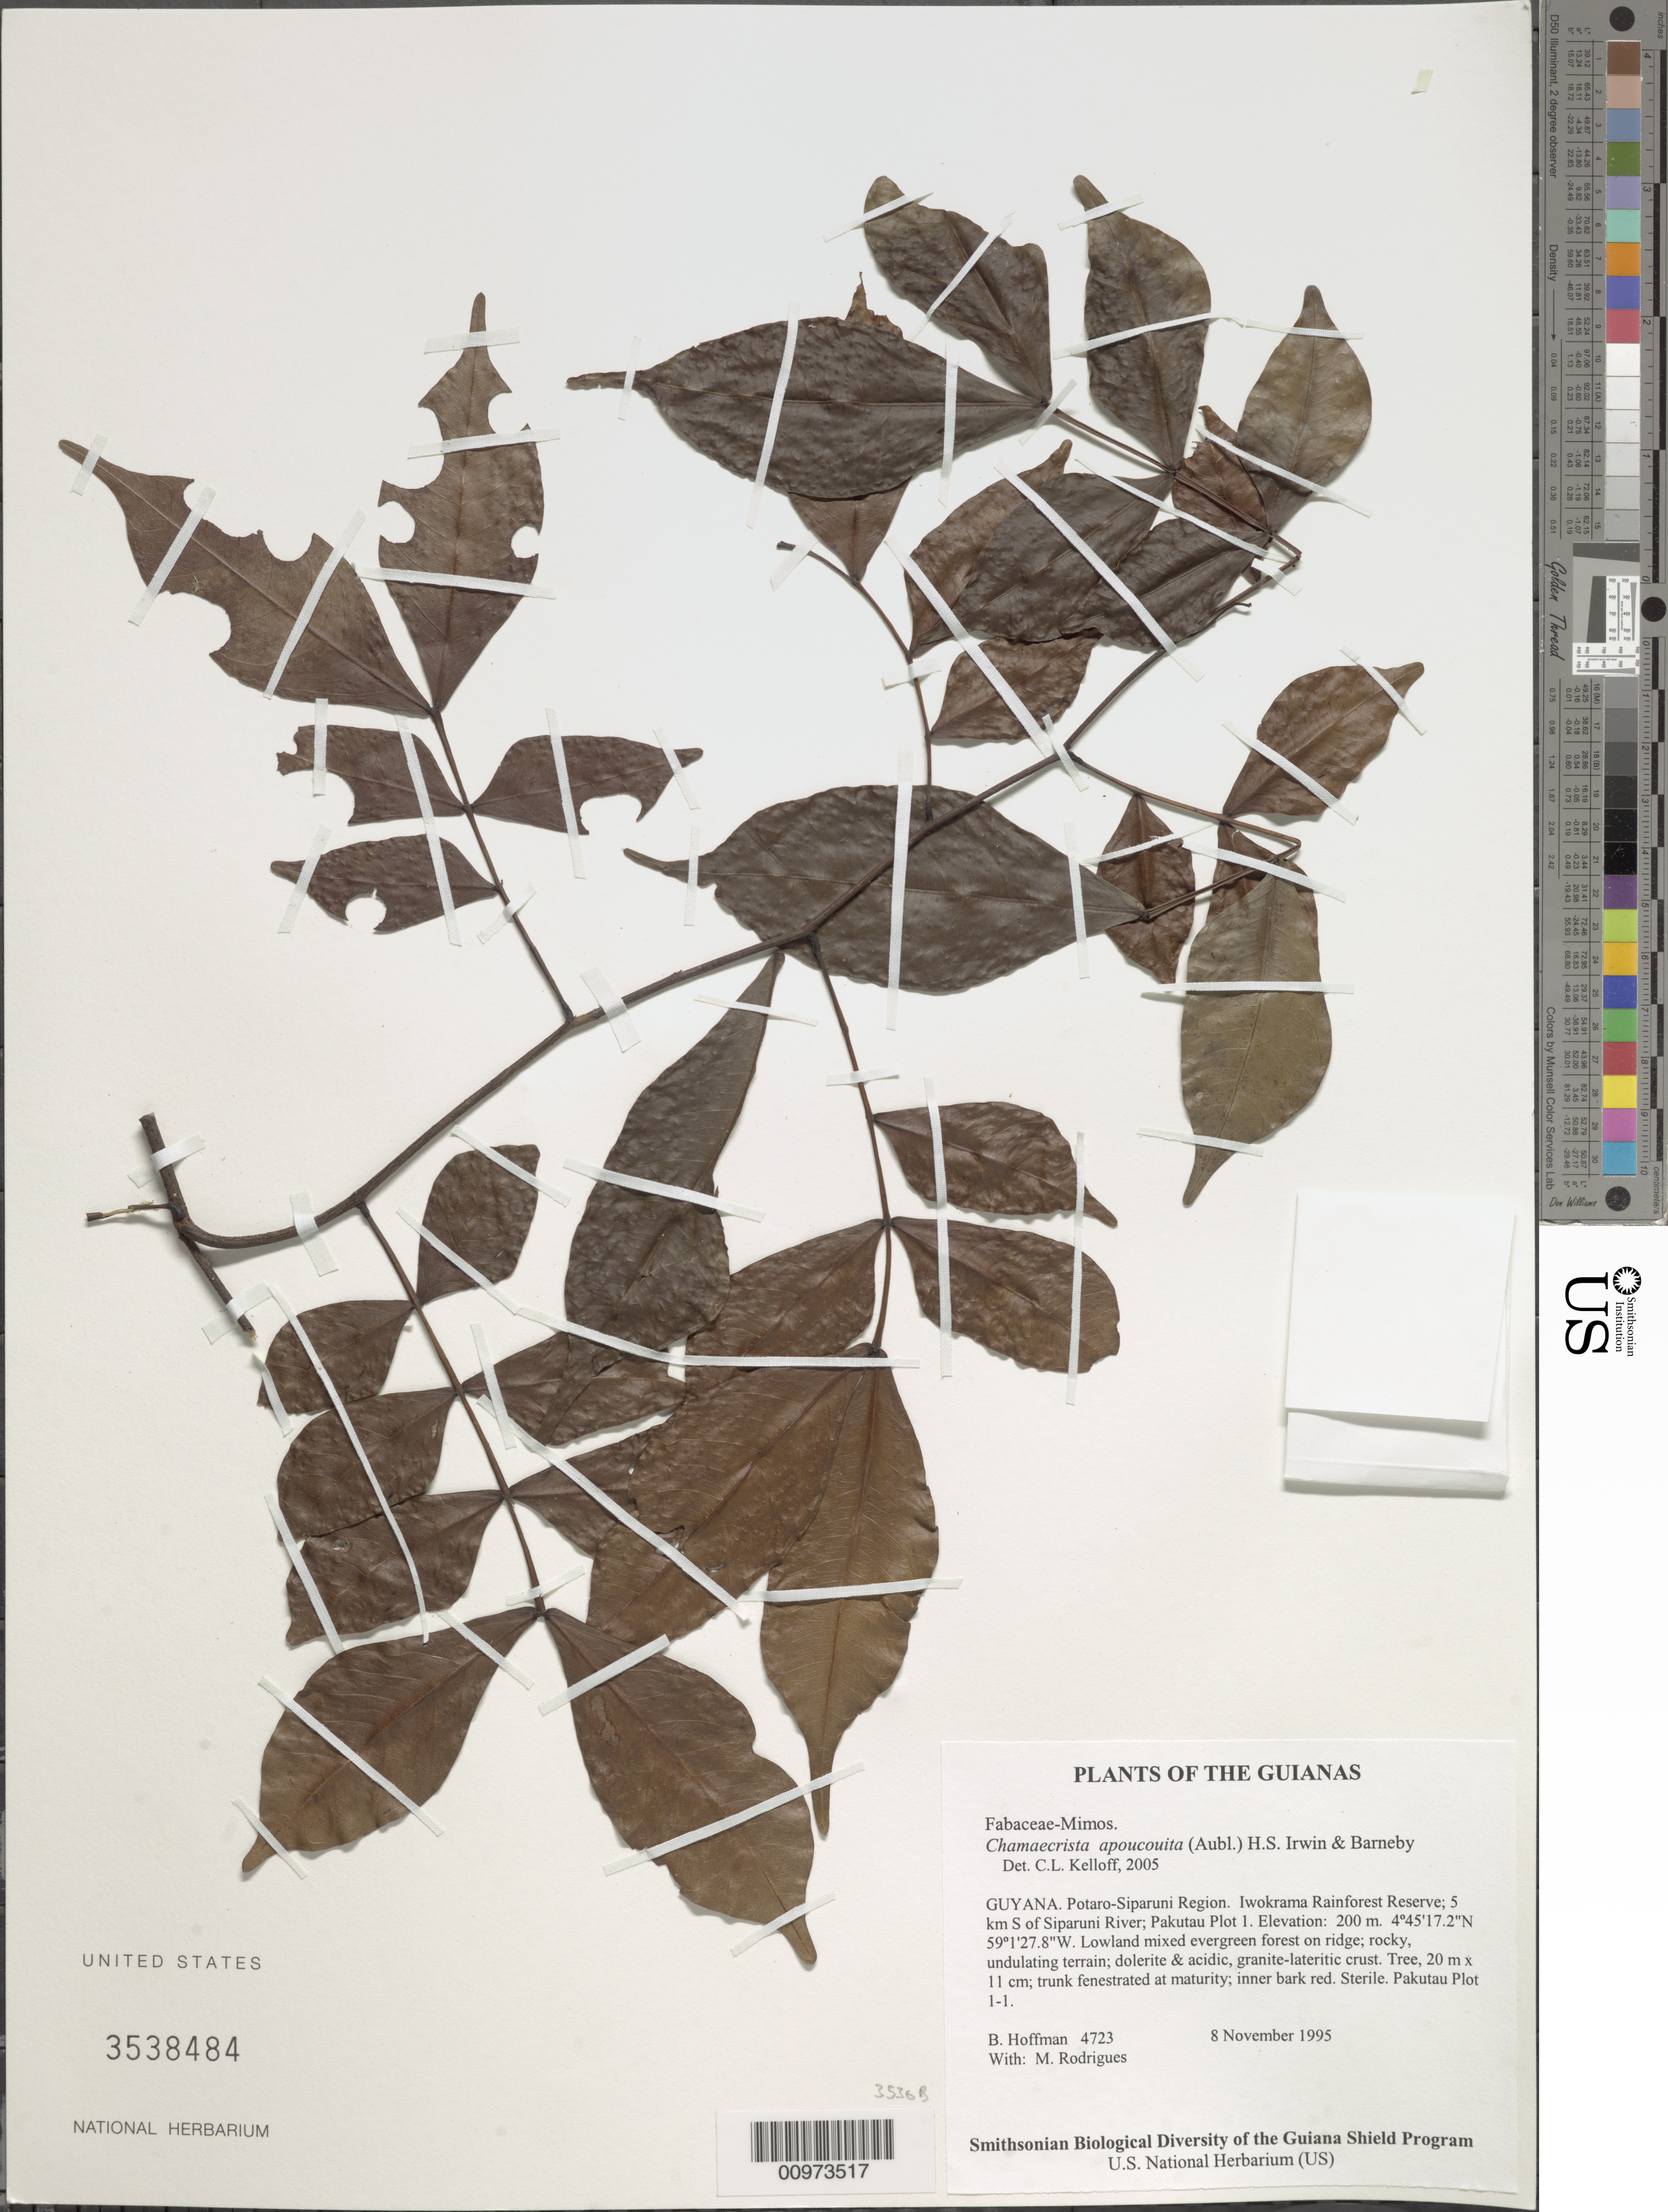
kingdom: Plantae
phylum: Tracheophyta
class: Magnoliopsida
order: Fabales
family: Fabaceae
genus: Chamaecrista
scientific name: Chamaecrista apoucouita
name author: (Aubl.) H.S. Irwin & Barneby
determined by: Kelloff, Carol L., (US), Smithsonian Institution - National Museum of Natural History (UNITED STATES)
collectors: B. Hoffman & M. T. Rodrigues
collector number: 4723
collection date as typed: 8 November 1995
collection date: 1995-11-08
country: Guyana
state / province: Potaro-Siparuni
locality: Iwokrama Rainforest Reserve; 5 km S of Siparuni River; Pakutau Plot 1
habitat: Lowland mixed evergreen forest on ridge; rocky, undulating terrain; dolerite & acidic, granite-lateritic crust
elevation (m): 200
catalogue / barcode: US 3538484